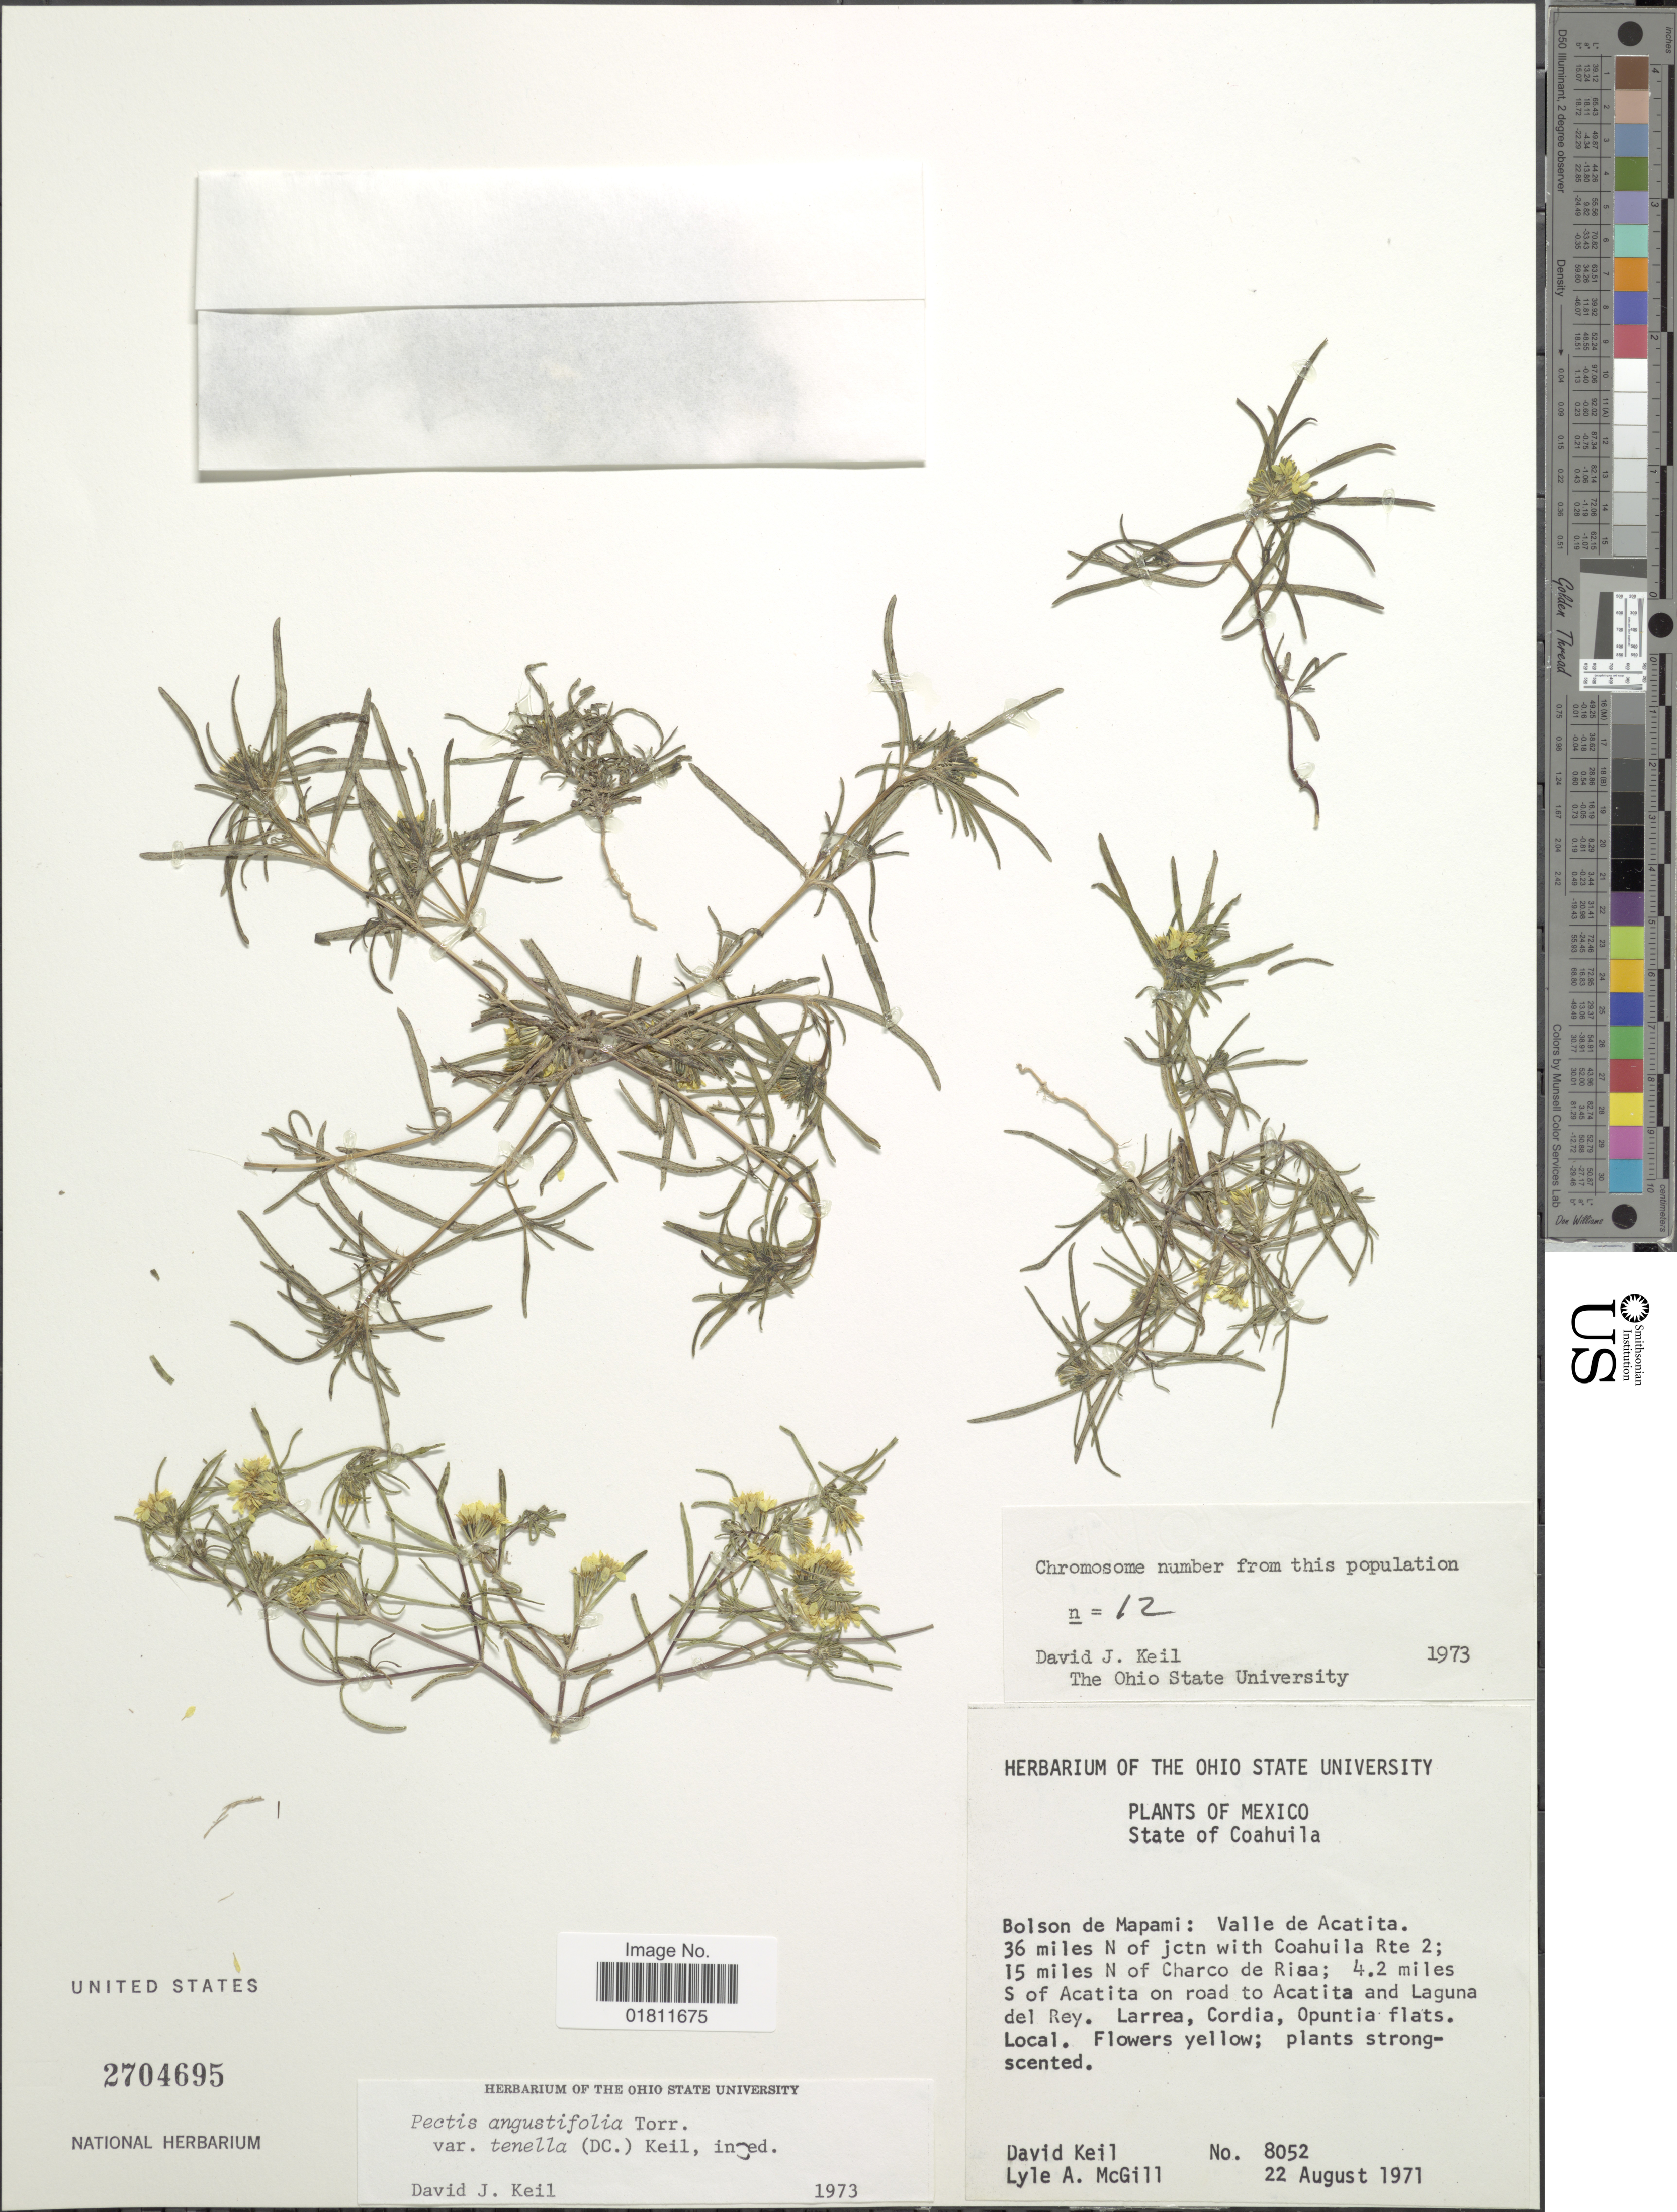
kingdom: Plantae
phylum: Tracheophyta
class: Magnoliopsida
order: Asterales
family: Asteraceae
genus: Pectis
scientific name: Pectis angustifolia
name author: Torr.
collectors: D. J. Keil & L. McGill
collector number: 8052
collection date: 1971-08-22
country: Mexico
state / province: Coahuila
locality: Mexico: Bolson de Mapami: Valle de Acatita. 36 miles N of jctn with Coahuila Rte 2; 15 miles N of Charco de Risa; 4.2 miles S of Acatita on road to Acatita and Laguna del Rey.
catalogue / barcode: US 2704695